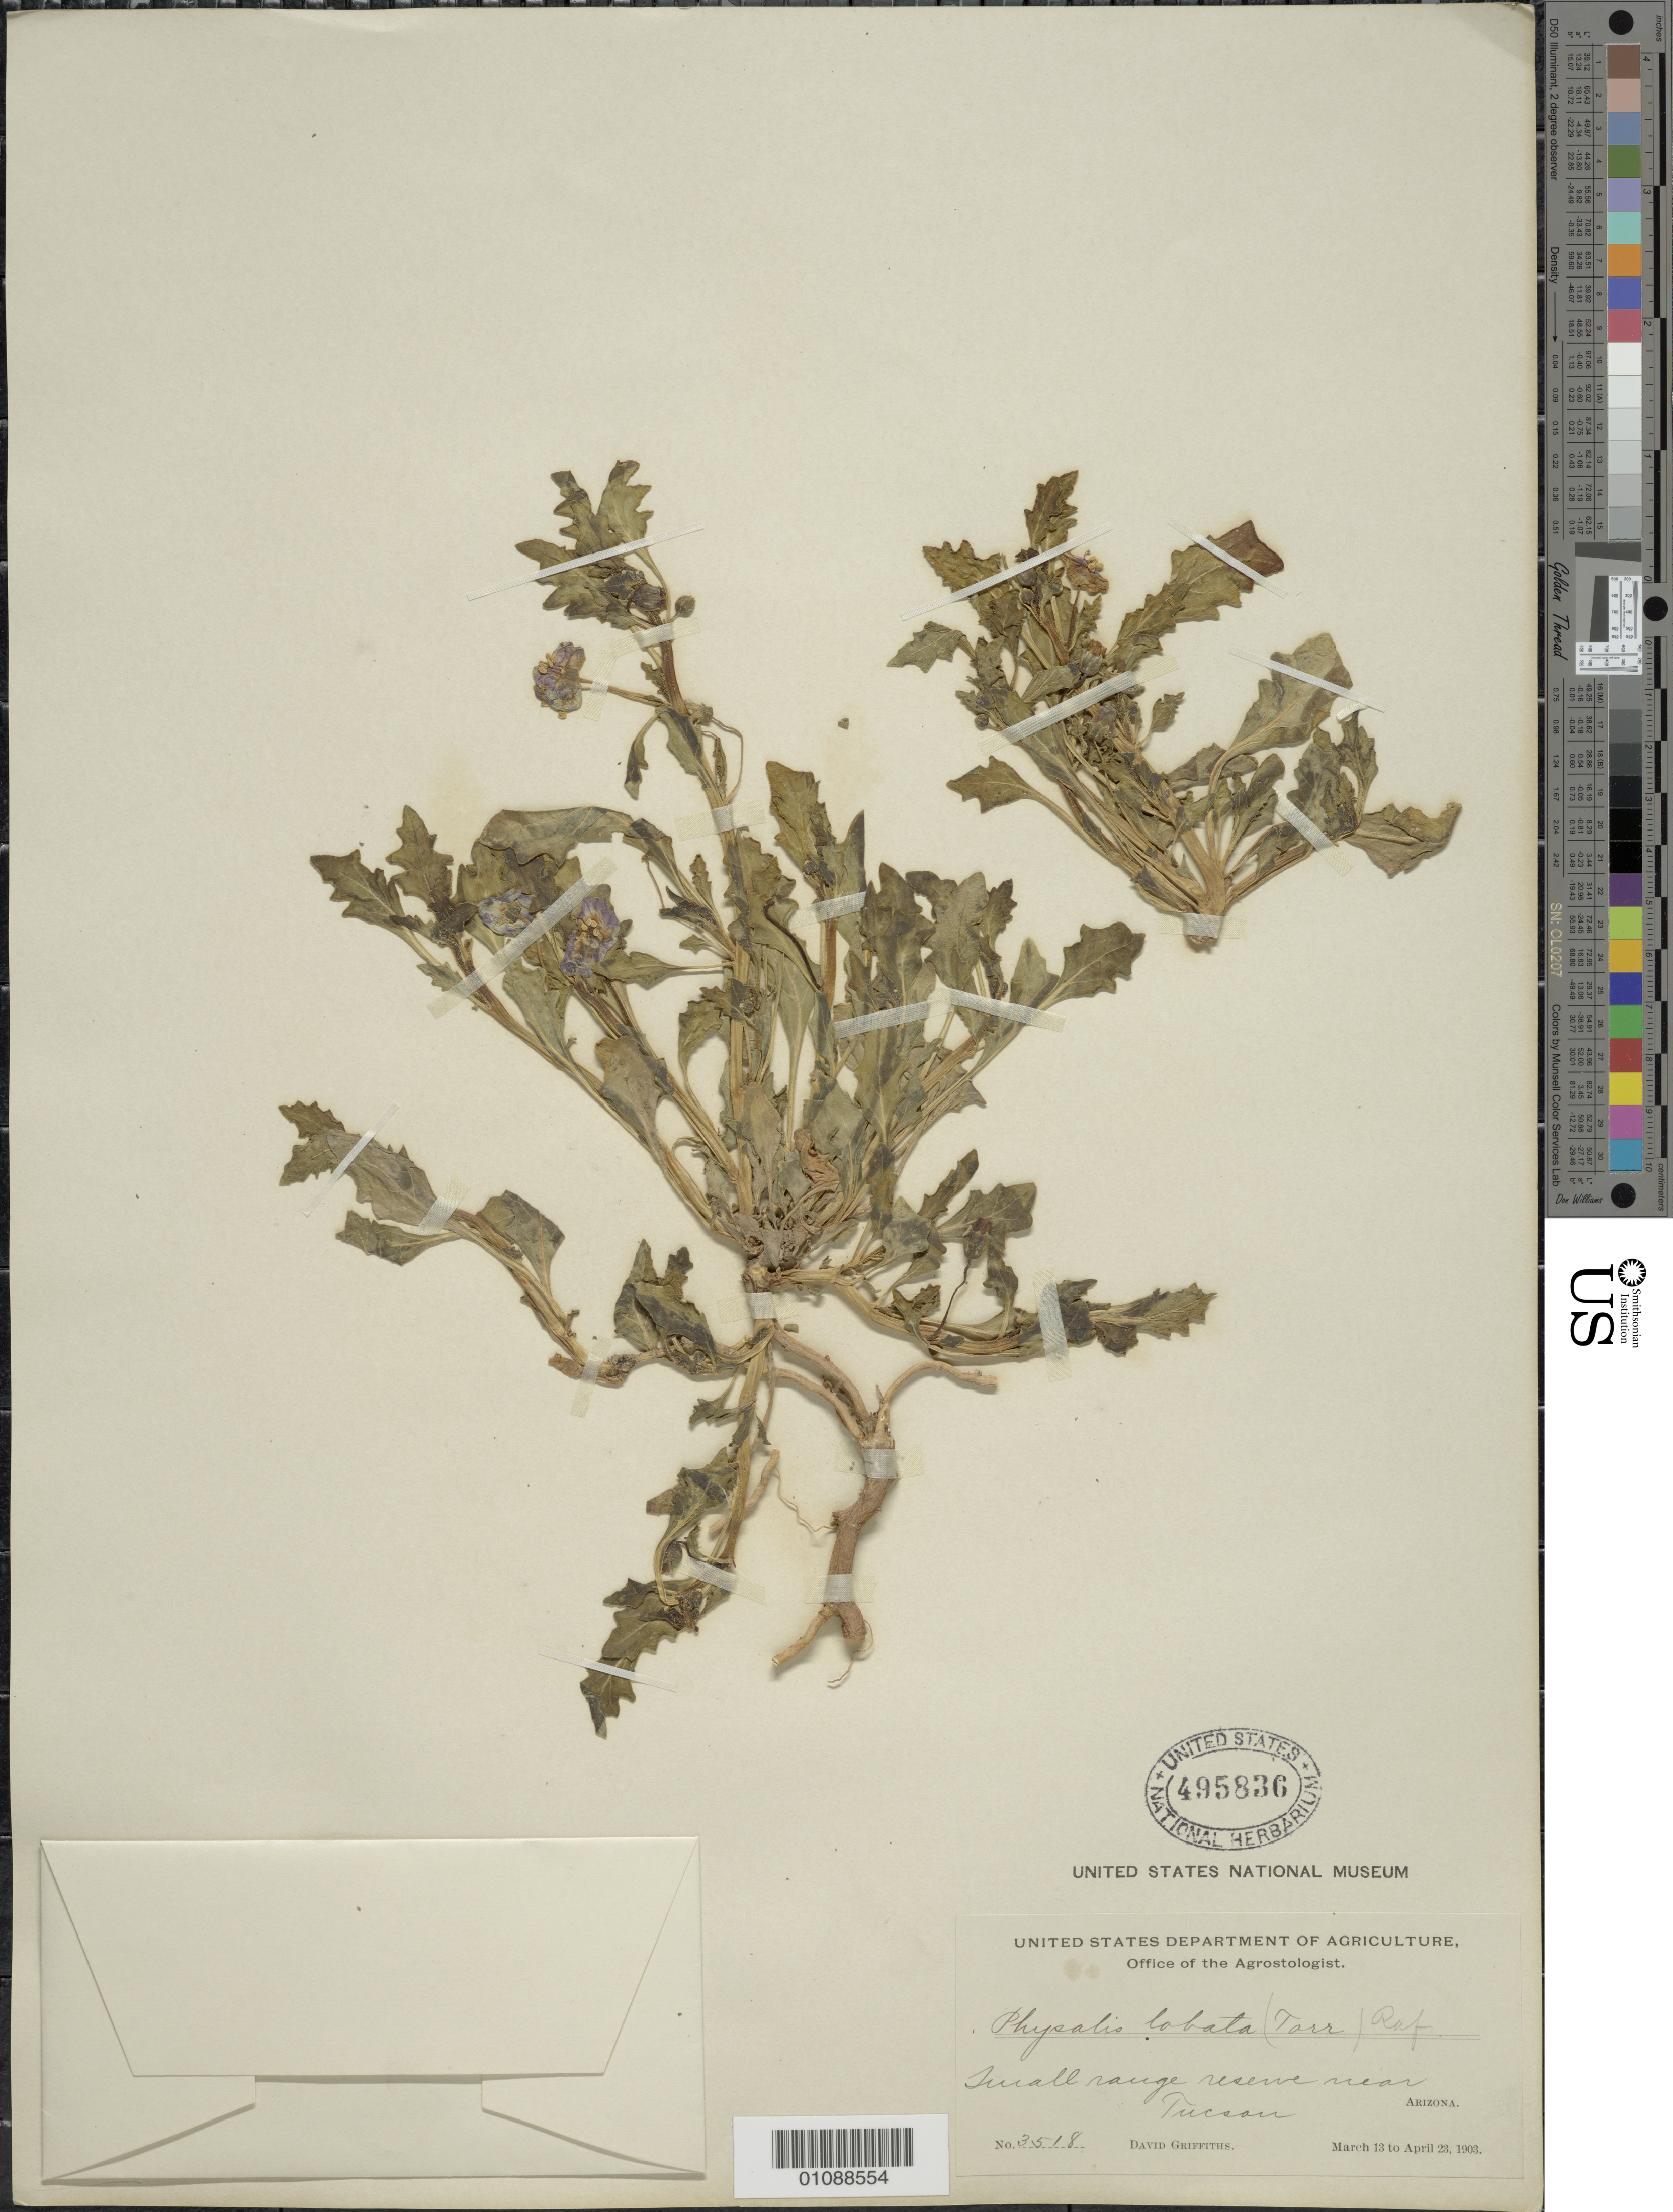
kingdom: Plantae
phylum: Tracheophyta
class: Magnoliopsida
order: Solanales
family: Solanaceae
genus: Quincula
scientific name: Quincula lobata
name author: (Torr.) Raf.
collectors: D. Griffiths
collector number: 3518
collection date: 1903-03-13/1903-04-23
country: United States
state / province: Arizona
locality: Small range reserve near Tucson.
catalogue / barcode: US 495836